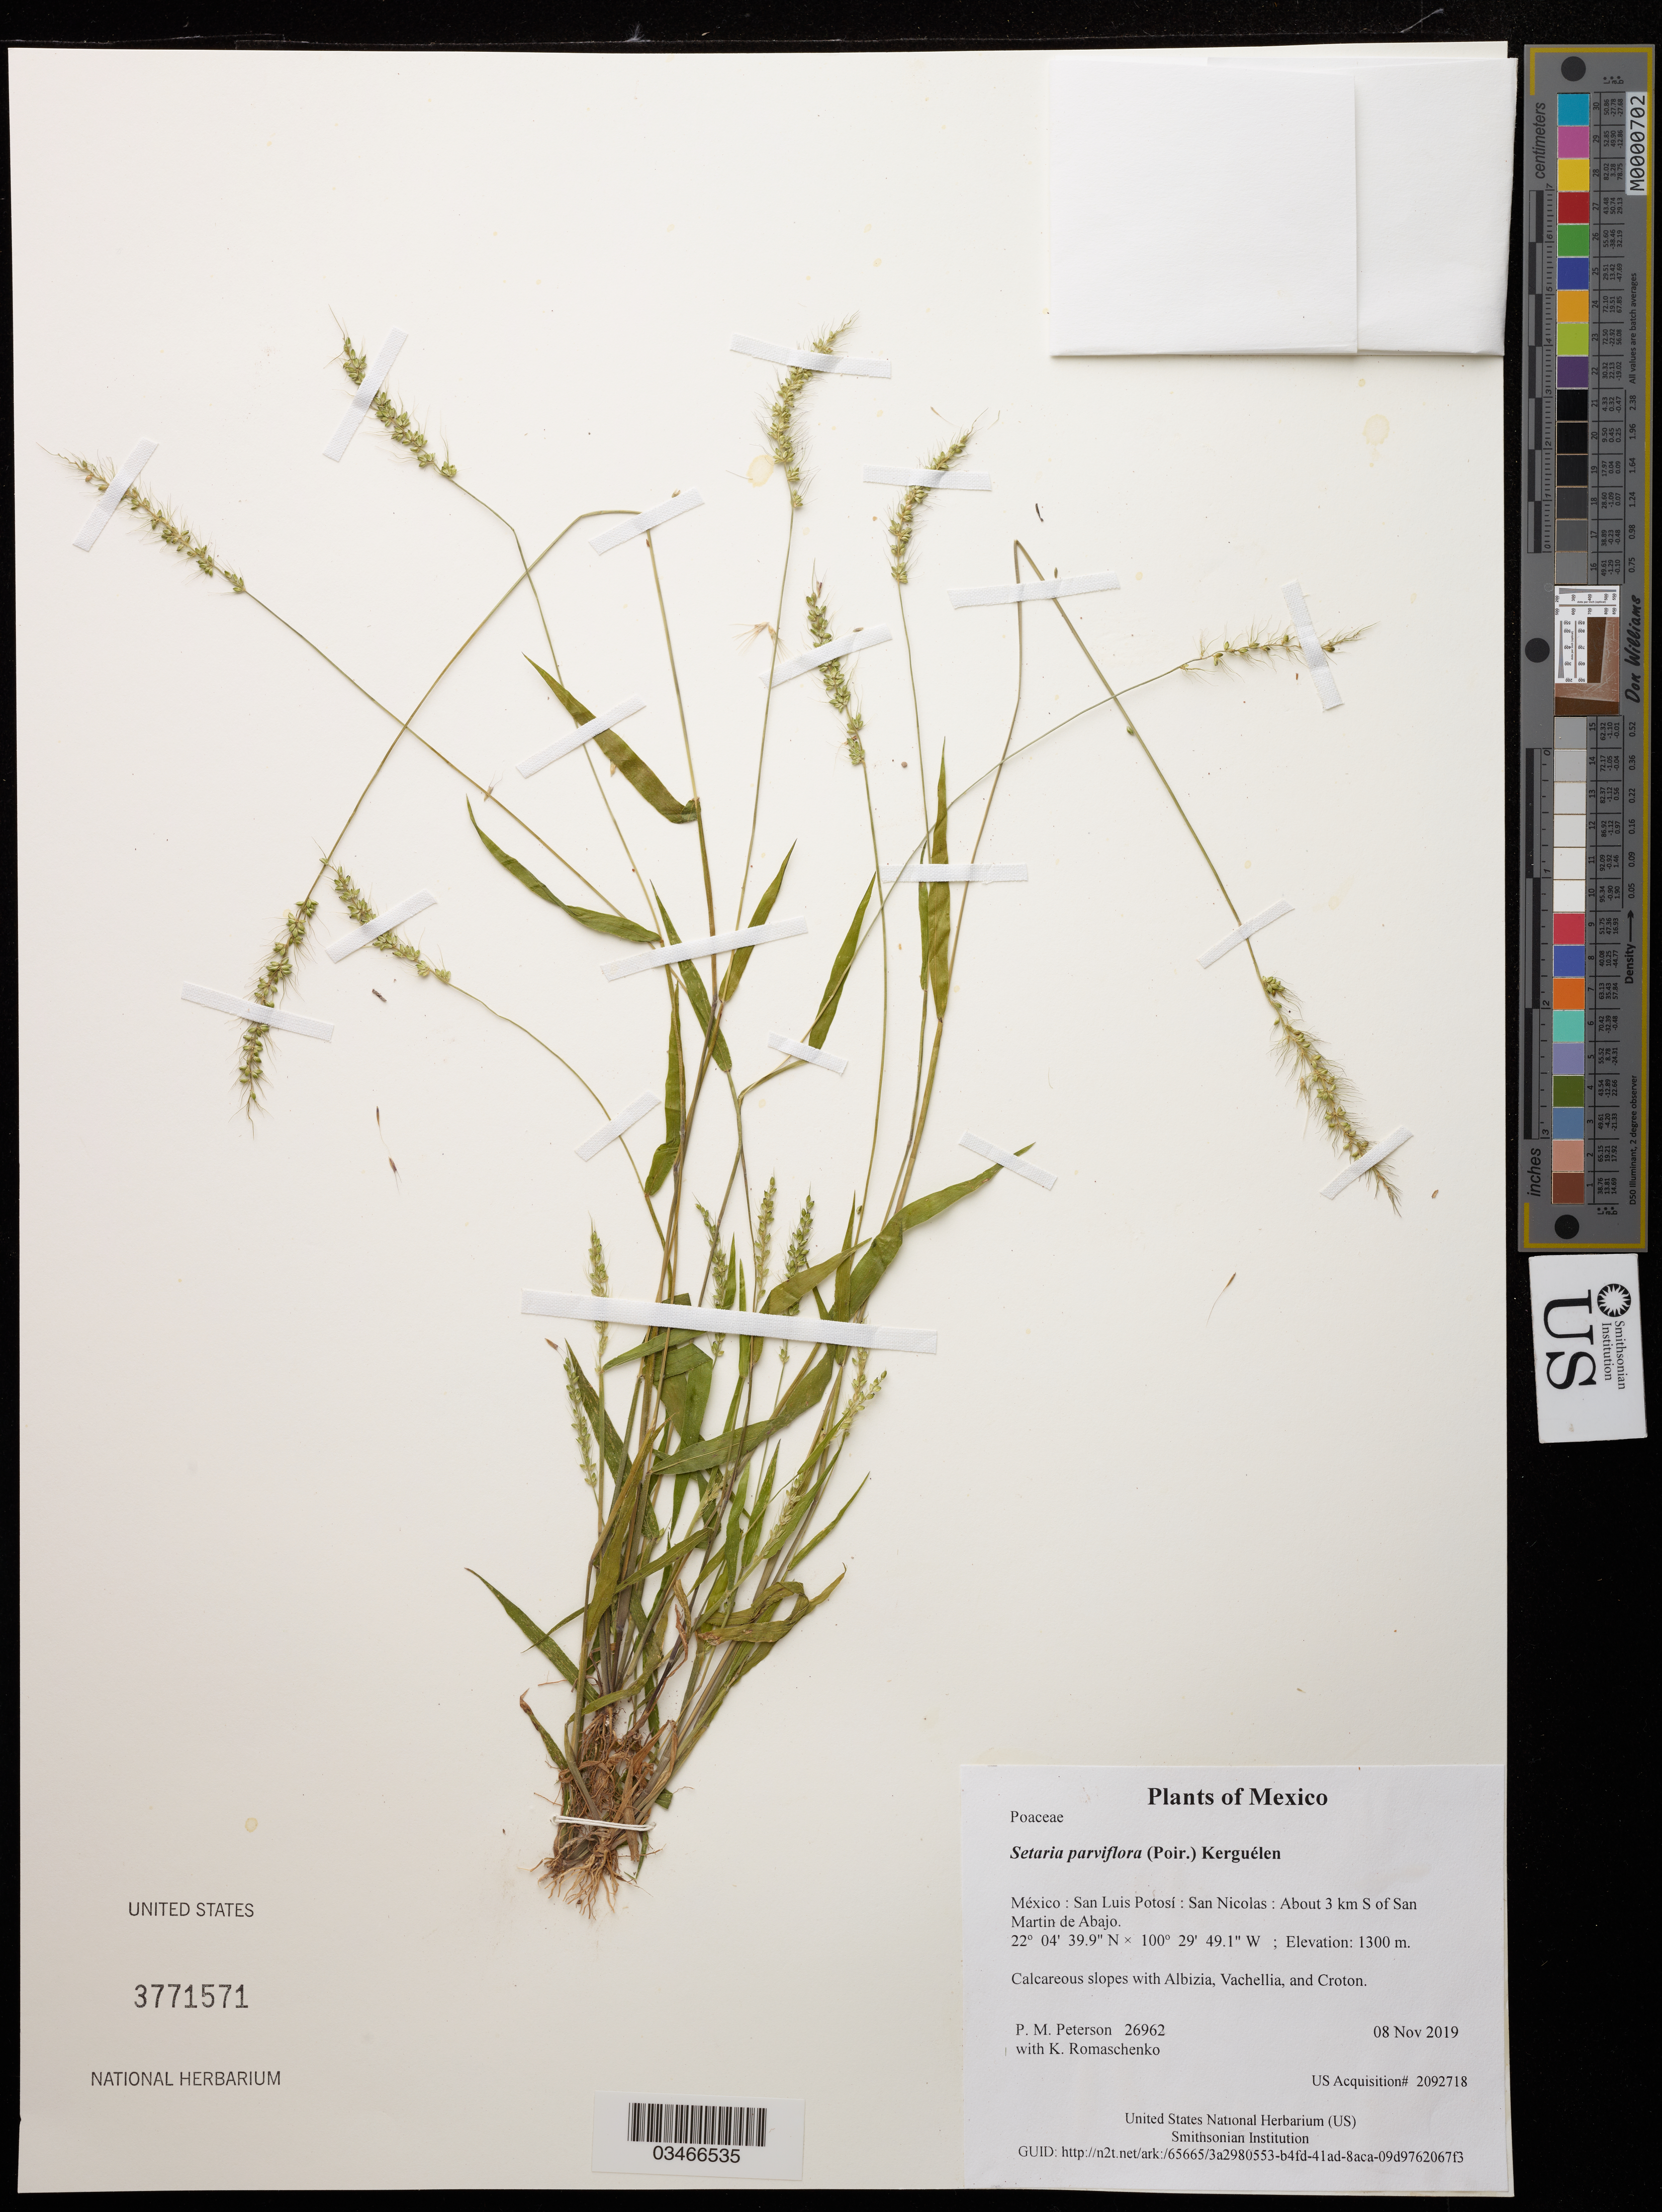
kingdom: Plantae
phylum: Tracheophyta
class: Liliopsida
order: Poales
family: Poaceae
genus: Setaria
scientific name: Setaria parviflora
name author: (Poir.) Kerguélen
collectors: P. M. Peterson & K. Romaschenko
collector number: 26962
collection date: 2019-11-08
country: México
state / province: San Luis Potosí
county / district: San Nicolas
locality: About 3 km S of San Martin de Abajo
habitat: Calcareous slopes with Albizia, Vachellia, and Croton.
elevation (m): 1300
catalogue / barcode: US 3771571